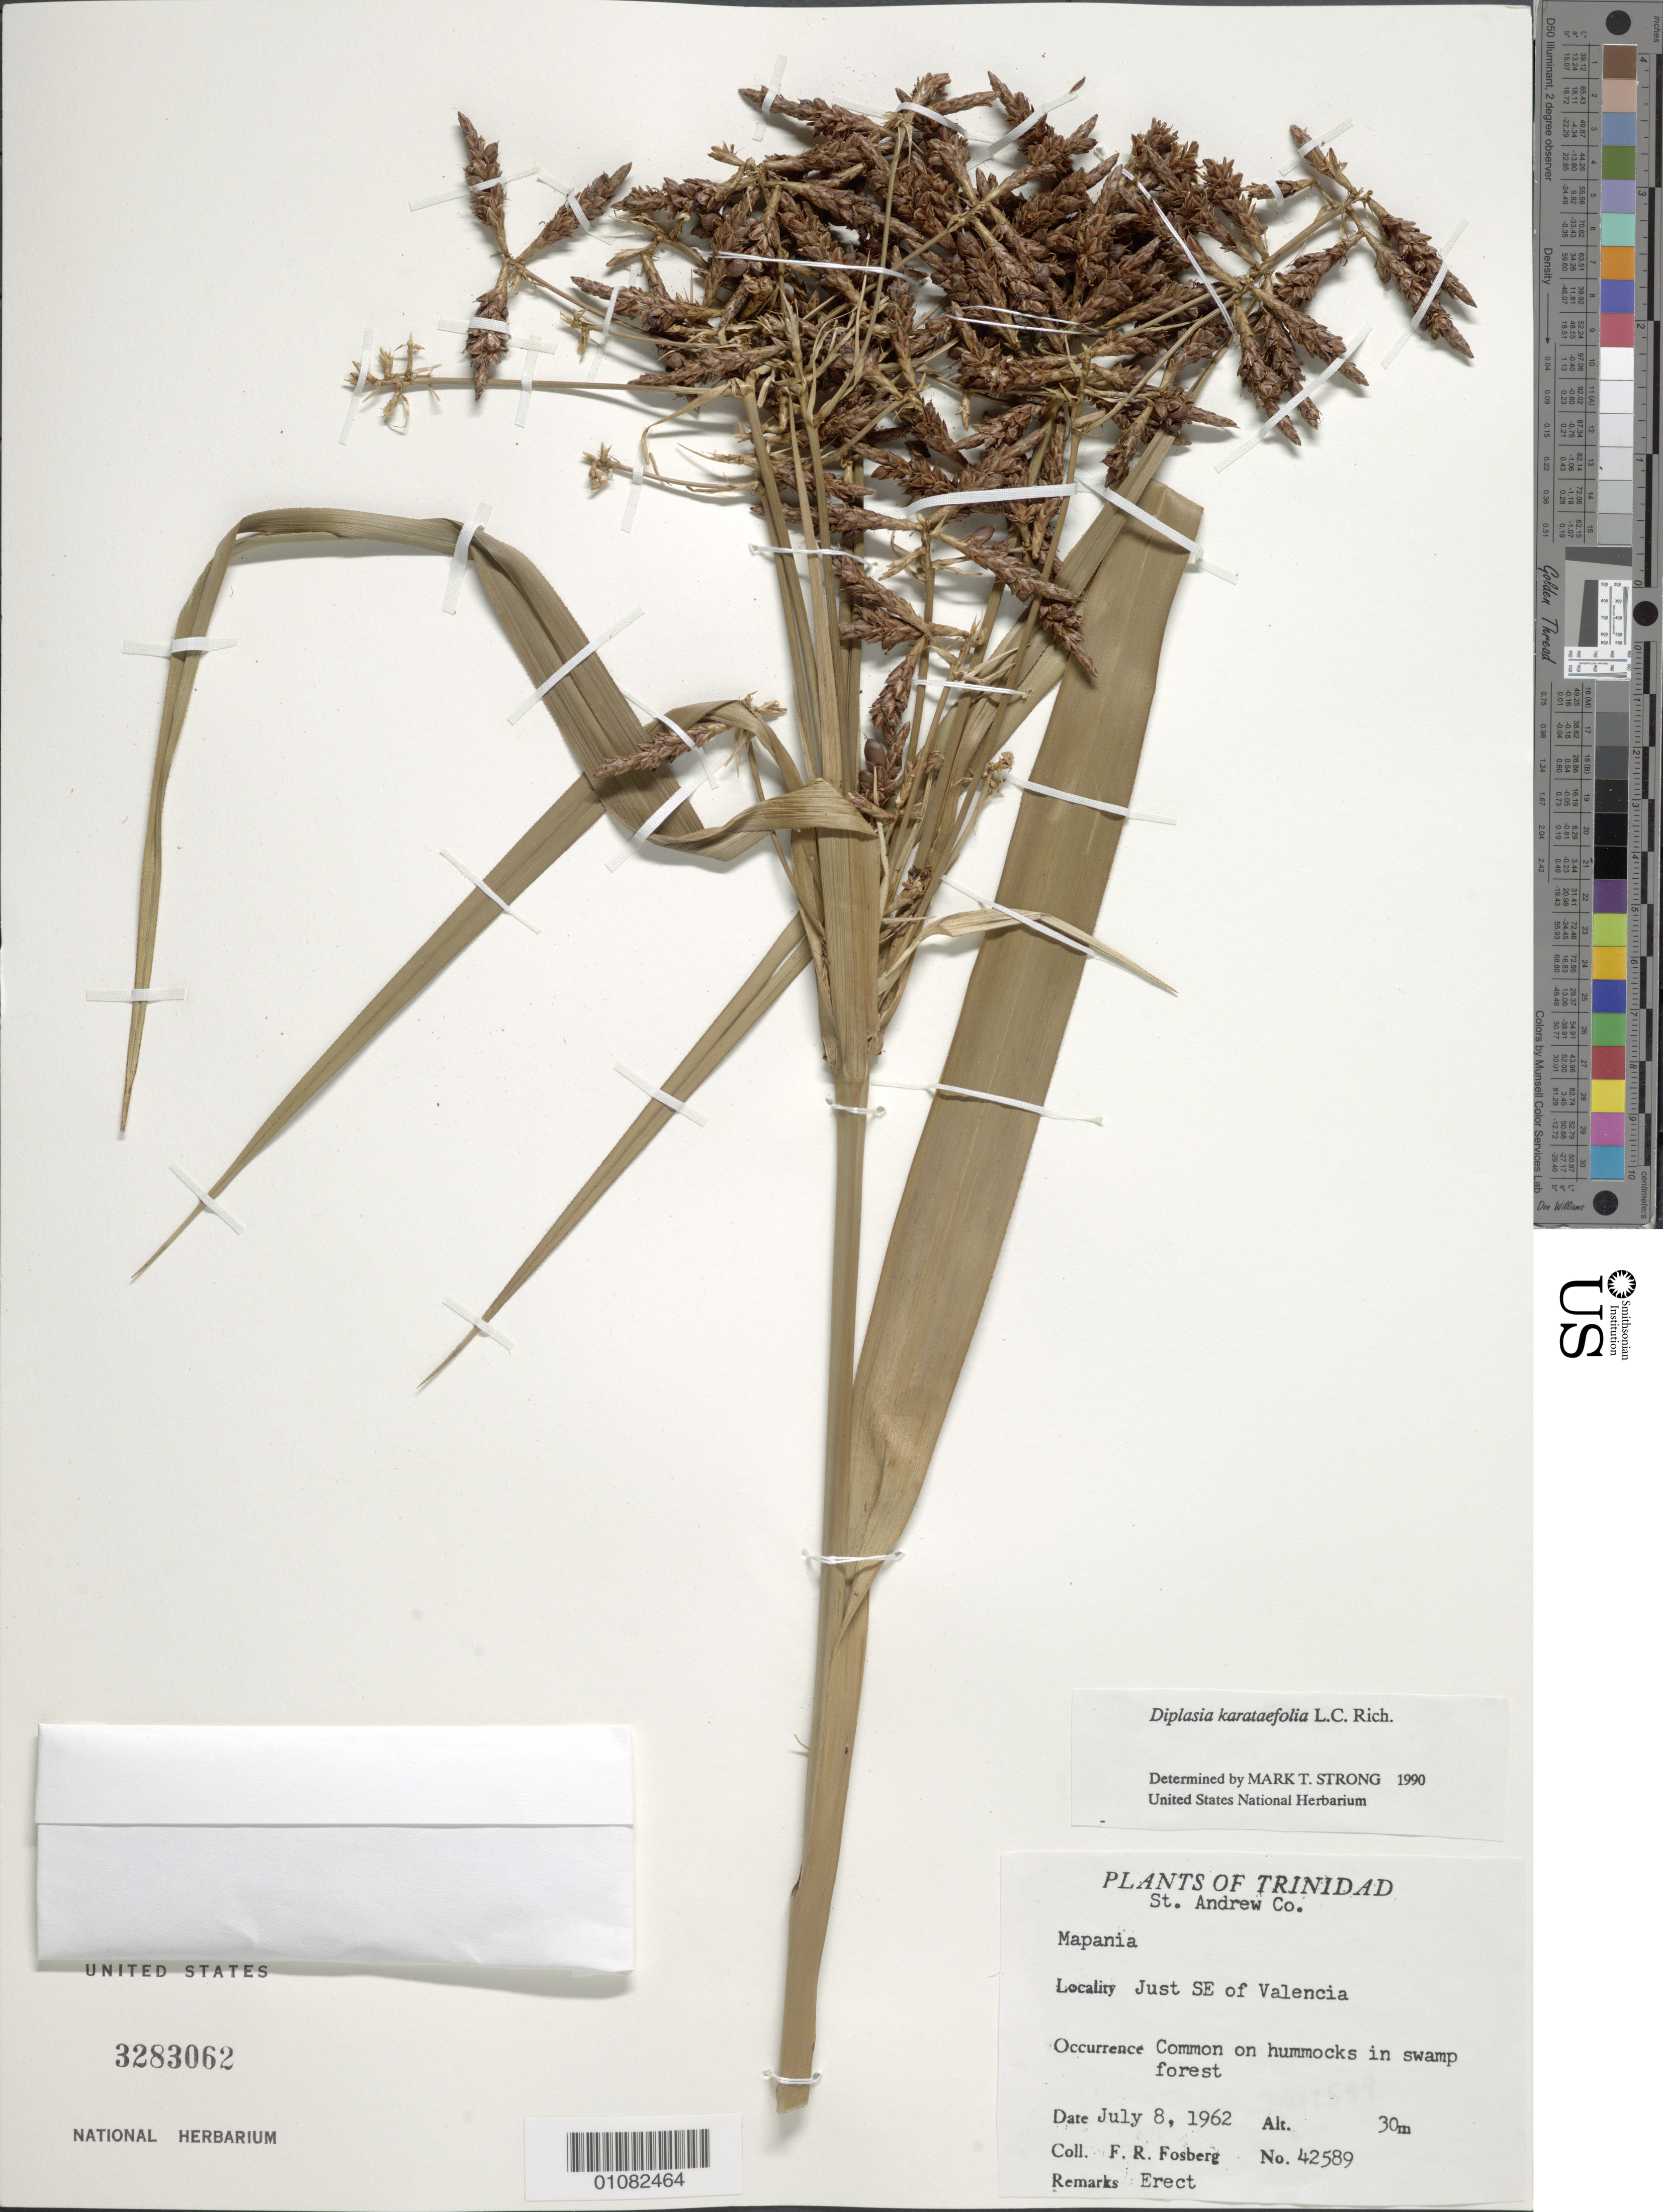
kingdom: Plantae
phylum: Tracheophyta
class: Liliopsida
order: Poales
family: Cyperaceae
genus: Diplasia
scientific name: Diplasia karatifolia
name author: Rich.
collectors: F. R. Fosberg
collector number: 42589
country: Trinidad and Tobago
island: Trinidad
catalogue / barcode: US 3283062